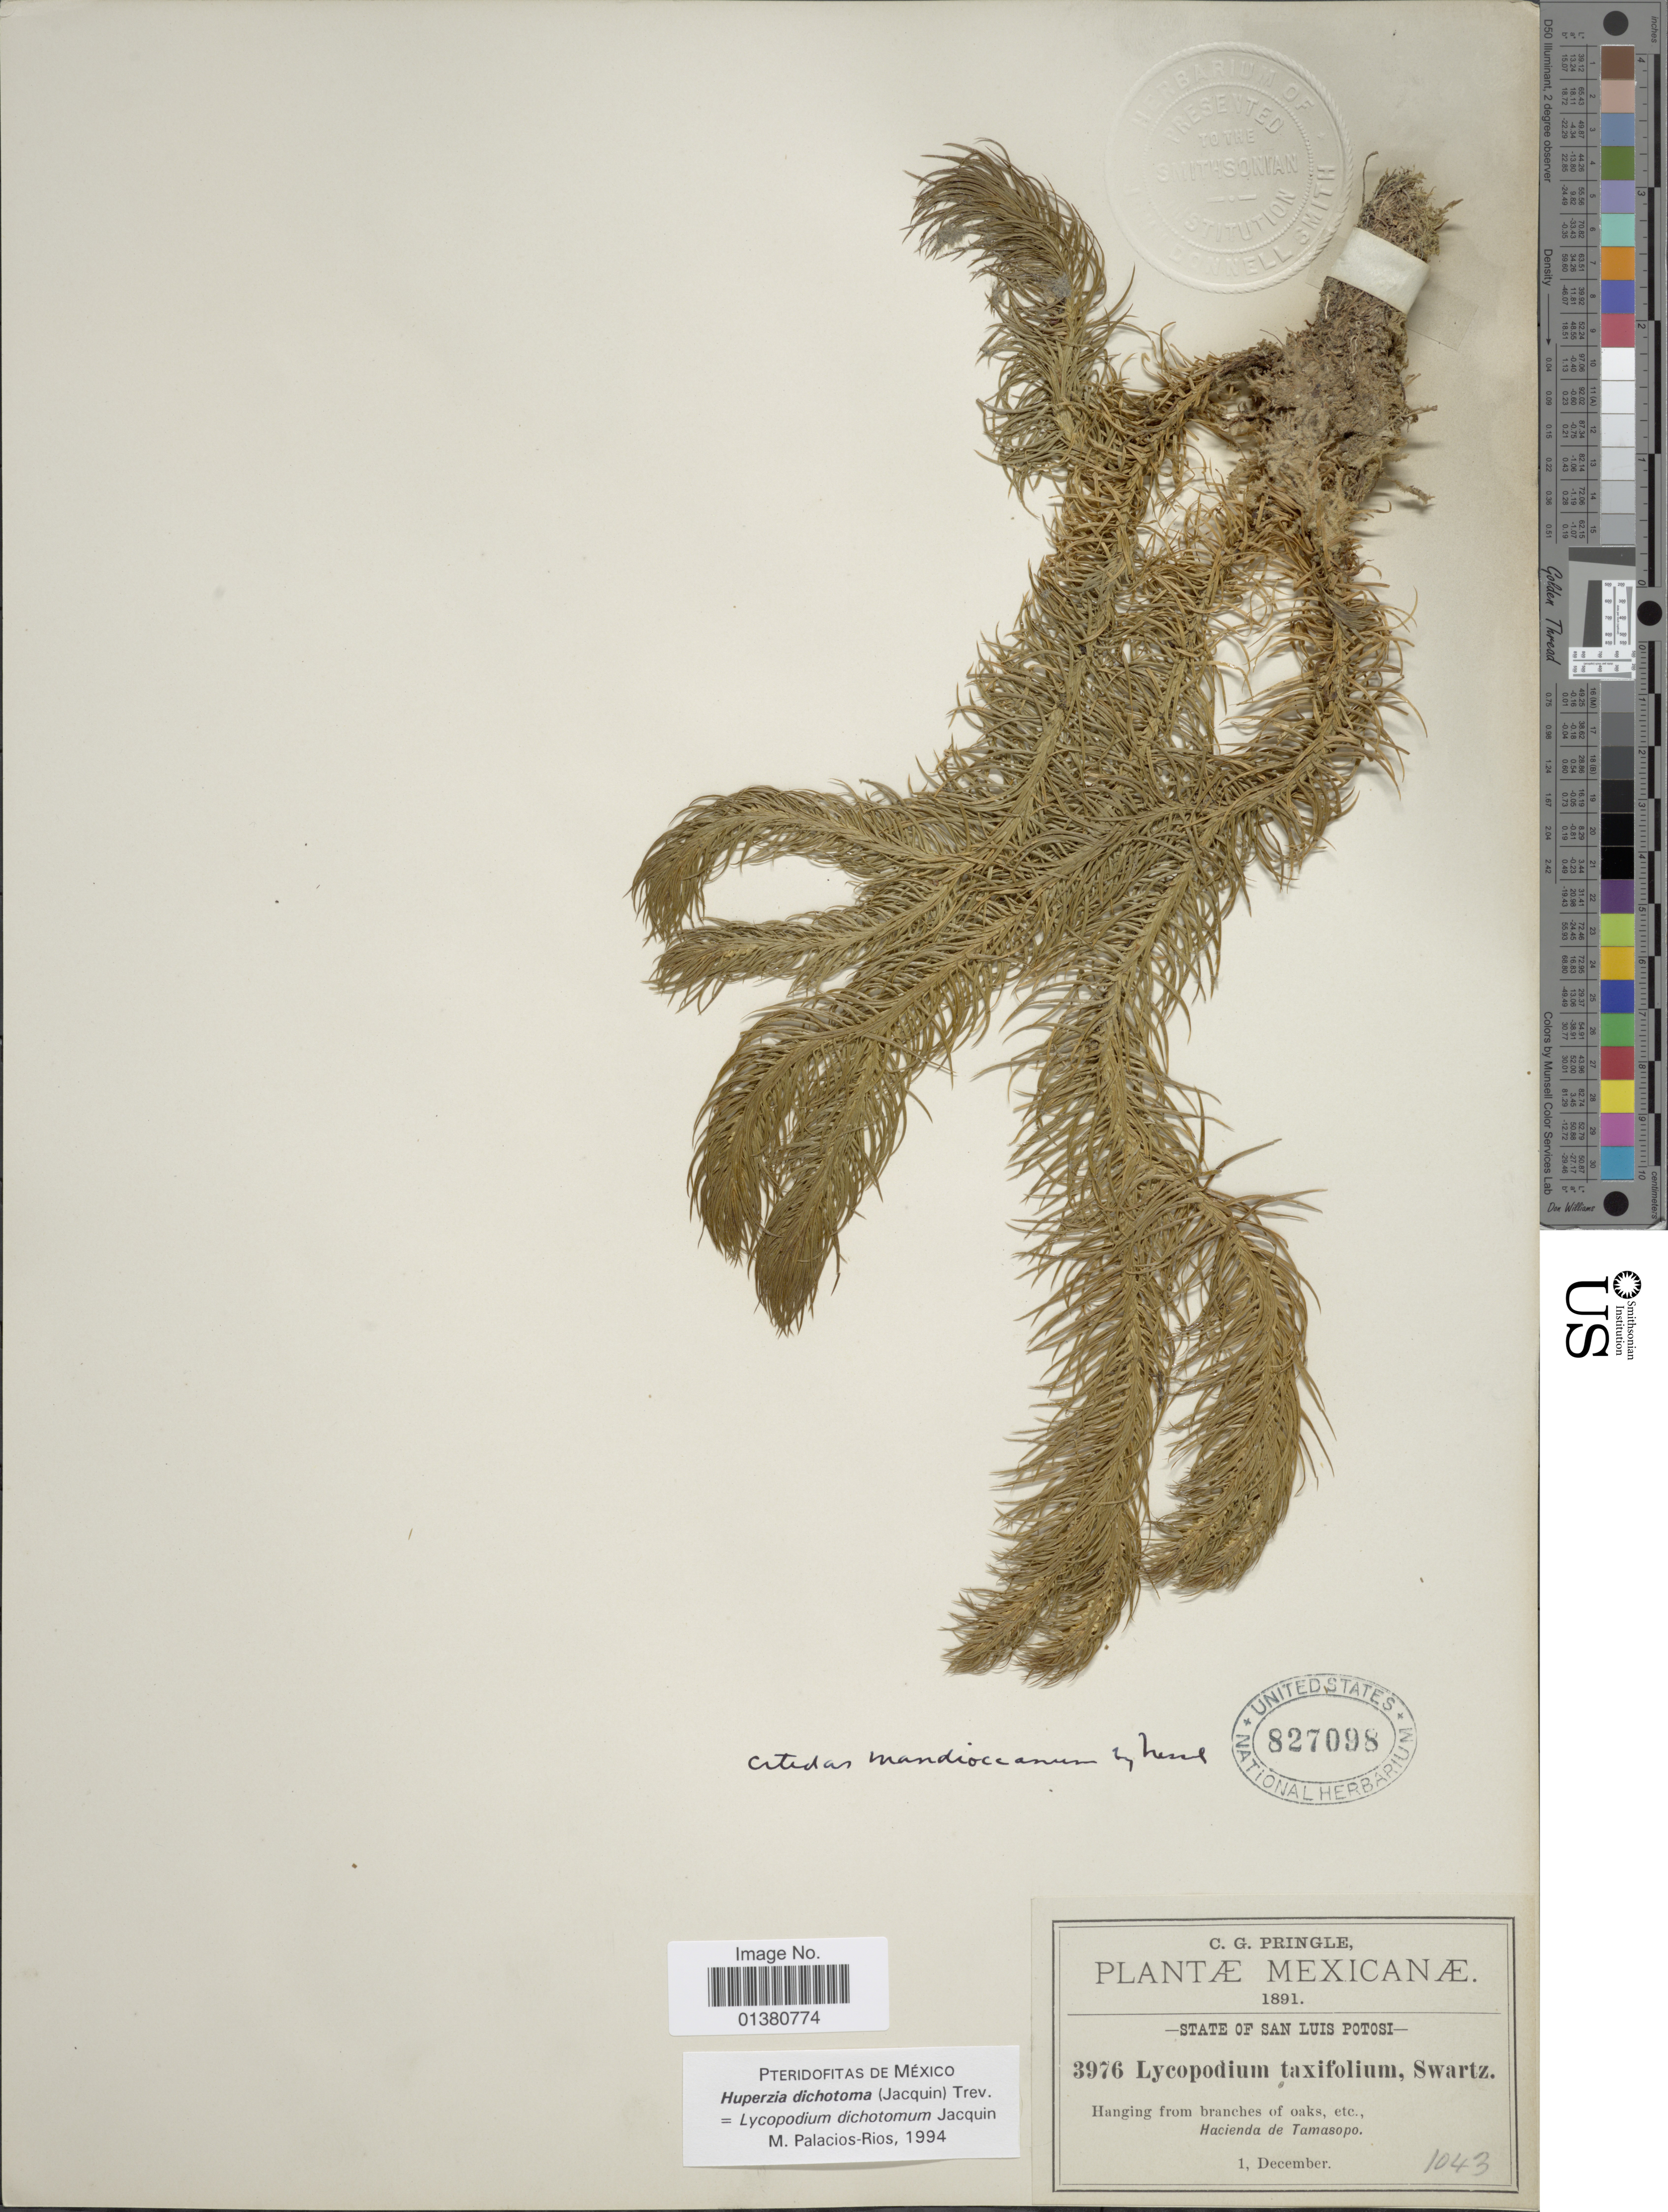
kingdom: Plantae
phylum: Tracheophyta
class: Lycopodiopsida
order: Lycopodiales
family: Lycopodiaceae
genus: Phlegmariurus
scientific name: Phlegmariurus dichotomus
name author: (Jacq.) W.H. Wagner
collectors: C. G. Pringle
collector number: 3976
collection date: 1891-12-01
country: Mexico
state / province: San Luis Potosí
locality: State of San Luis Potosi, hanging from branches of oaks, etc., Hacienda de Tamasopo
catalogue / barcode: US 827098